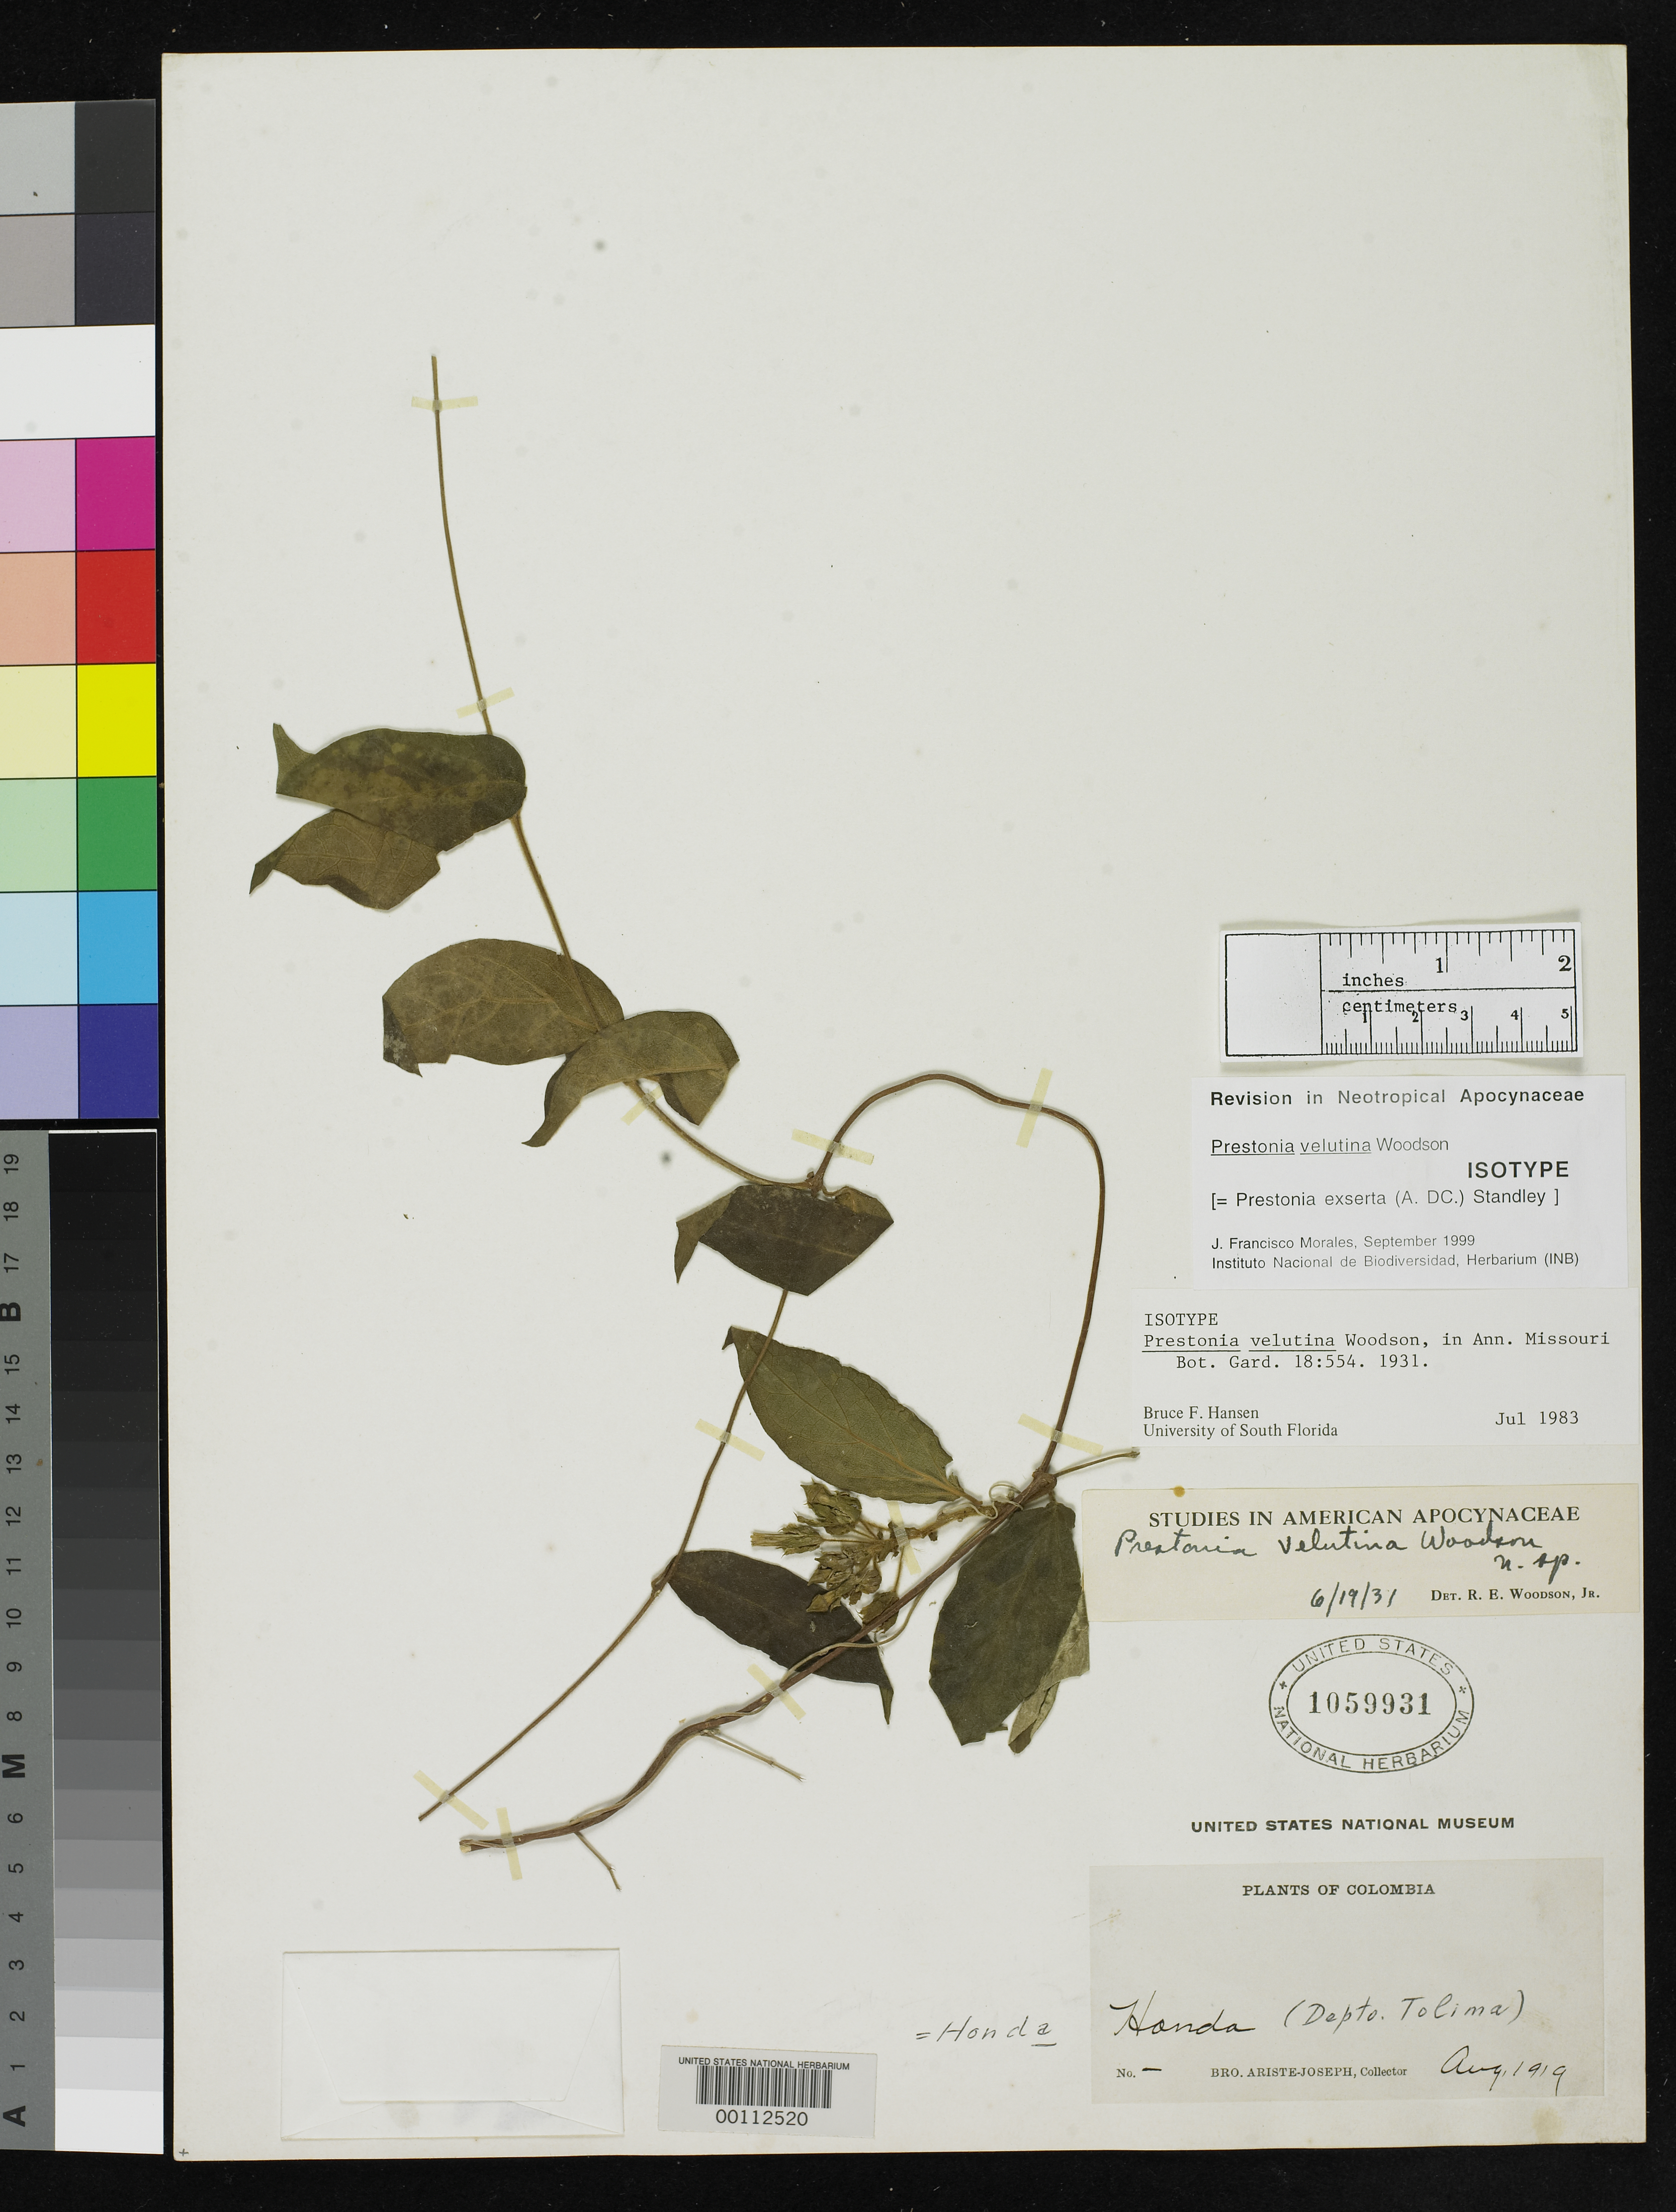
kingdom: Plantae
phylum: Tracheophyta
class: Magnoliopsida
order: Gentianales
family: Apocynaceae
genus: Prestonia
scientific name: Prestonia velutina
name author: Woodson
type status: Isotype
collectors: Bro. Ariste-Joseph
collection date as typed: Aug 1919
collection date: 1919-08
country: Colombia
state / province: Tolima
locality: Honda.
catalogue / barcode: US 1059931